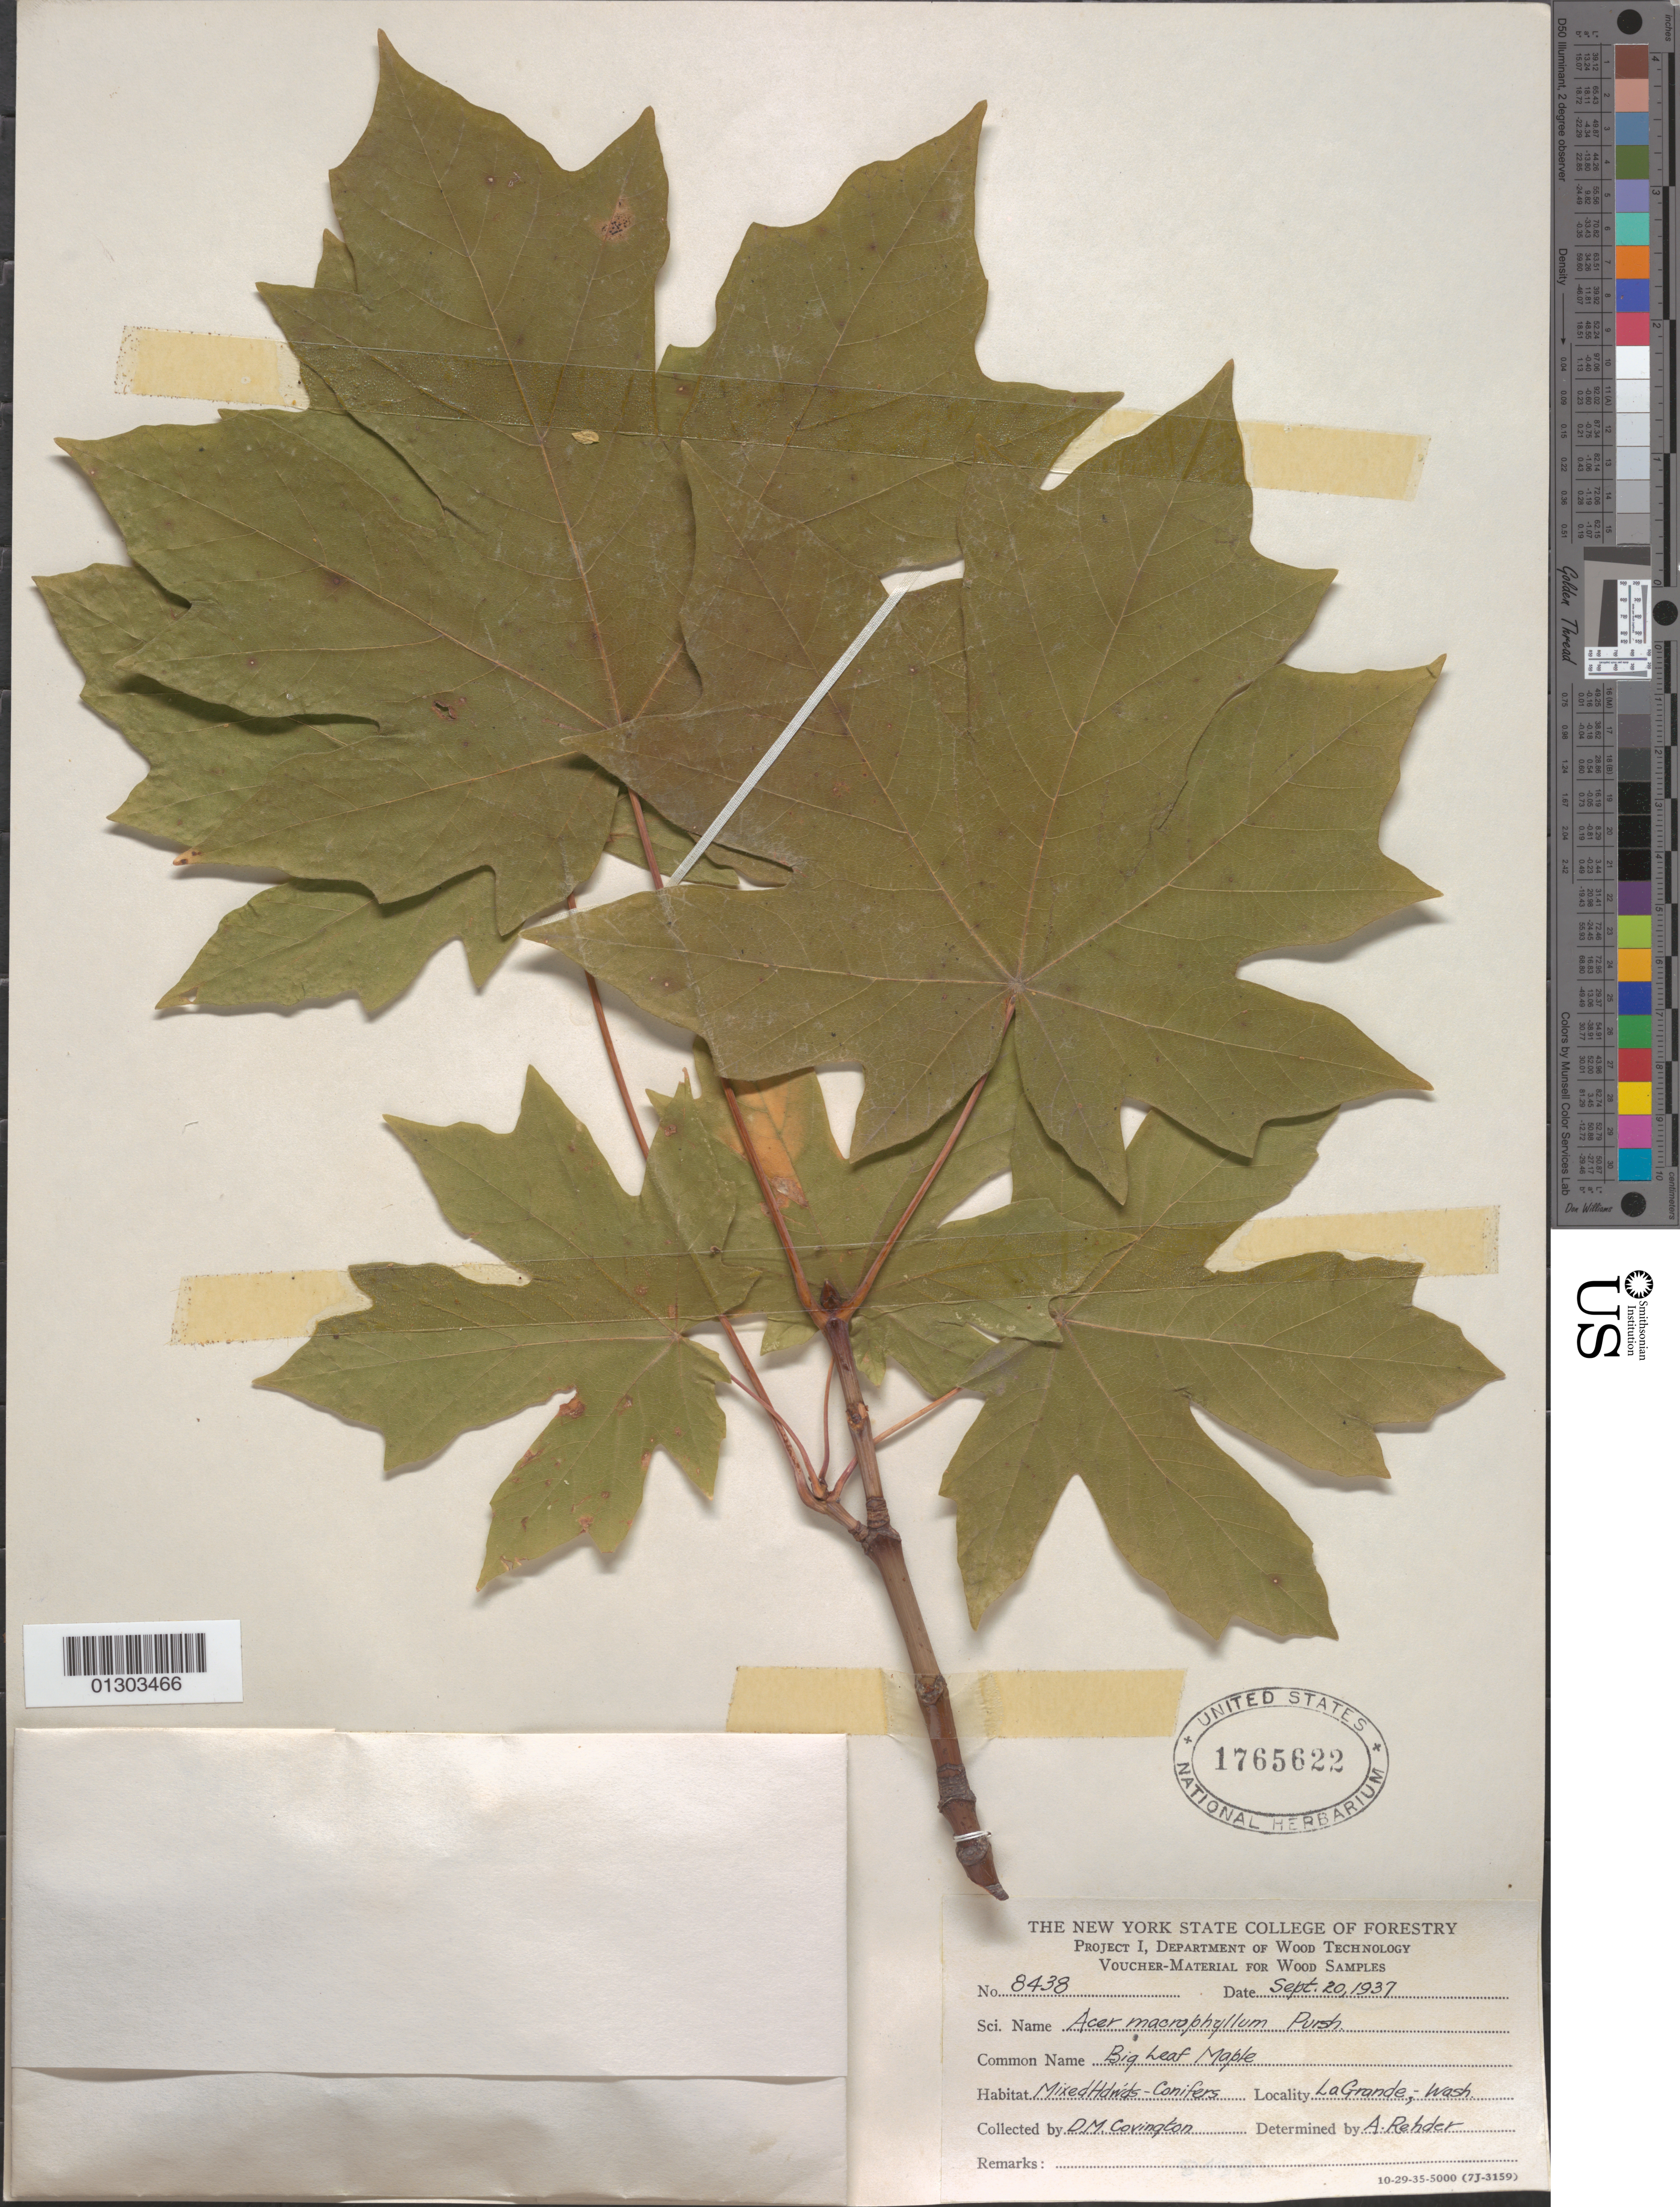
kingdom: Plantae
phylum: Tracheophyta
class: Magnoliopsida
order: Sapindales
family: Sapindaceae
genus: Acer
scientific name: Acer macrophyllum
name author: Pursh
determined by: Rehder, Alfred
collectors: D. Covington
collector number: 8438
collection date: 1937-09-20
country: United States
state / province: Washington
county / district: Pierce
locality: La Grande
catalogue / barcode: US 1765622